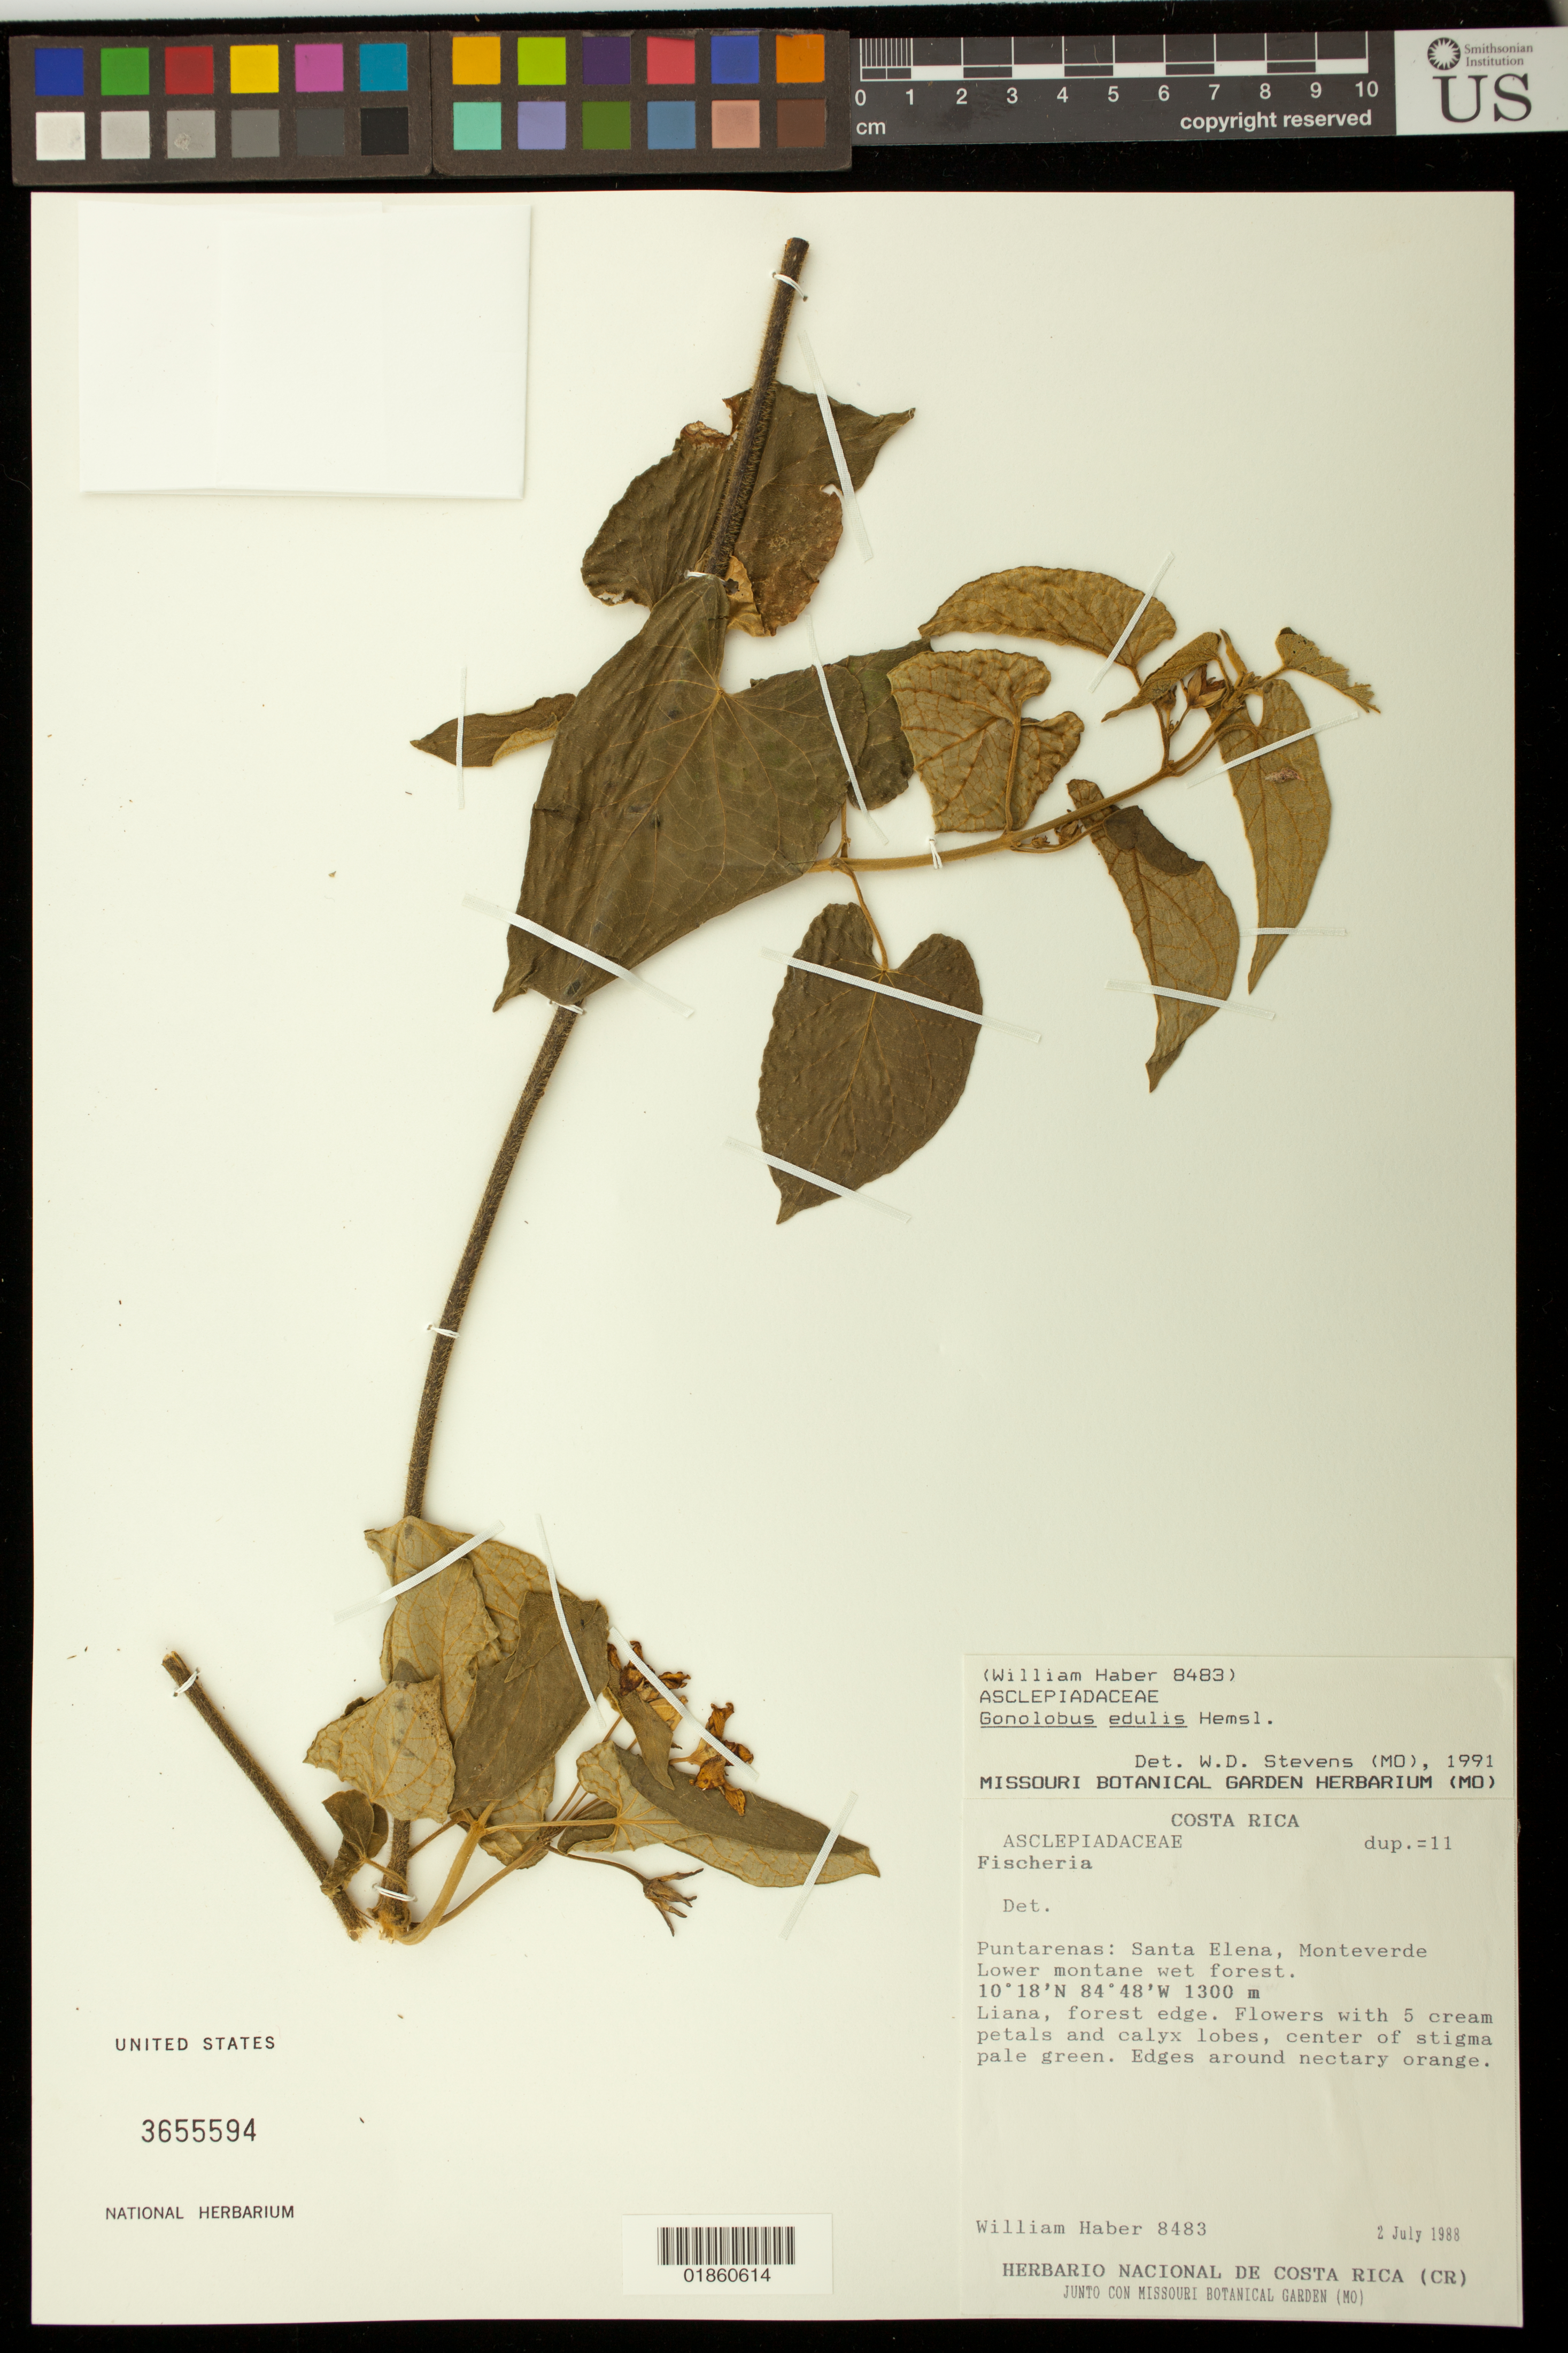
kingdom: Plantae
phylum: Tracheophyta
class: Magnoliopsida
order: Gentianales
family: Apocynaceae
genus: Gonolobus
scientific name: Gonolobus edulis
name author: Hemsl.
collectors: W. Haber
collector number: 8483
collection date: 1988-07-02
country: Costa Rica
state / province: Puntarenas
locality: Santa Elena, Monteverde Lower montane wet forest.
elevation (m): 1300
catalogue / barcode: US 3655594